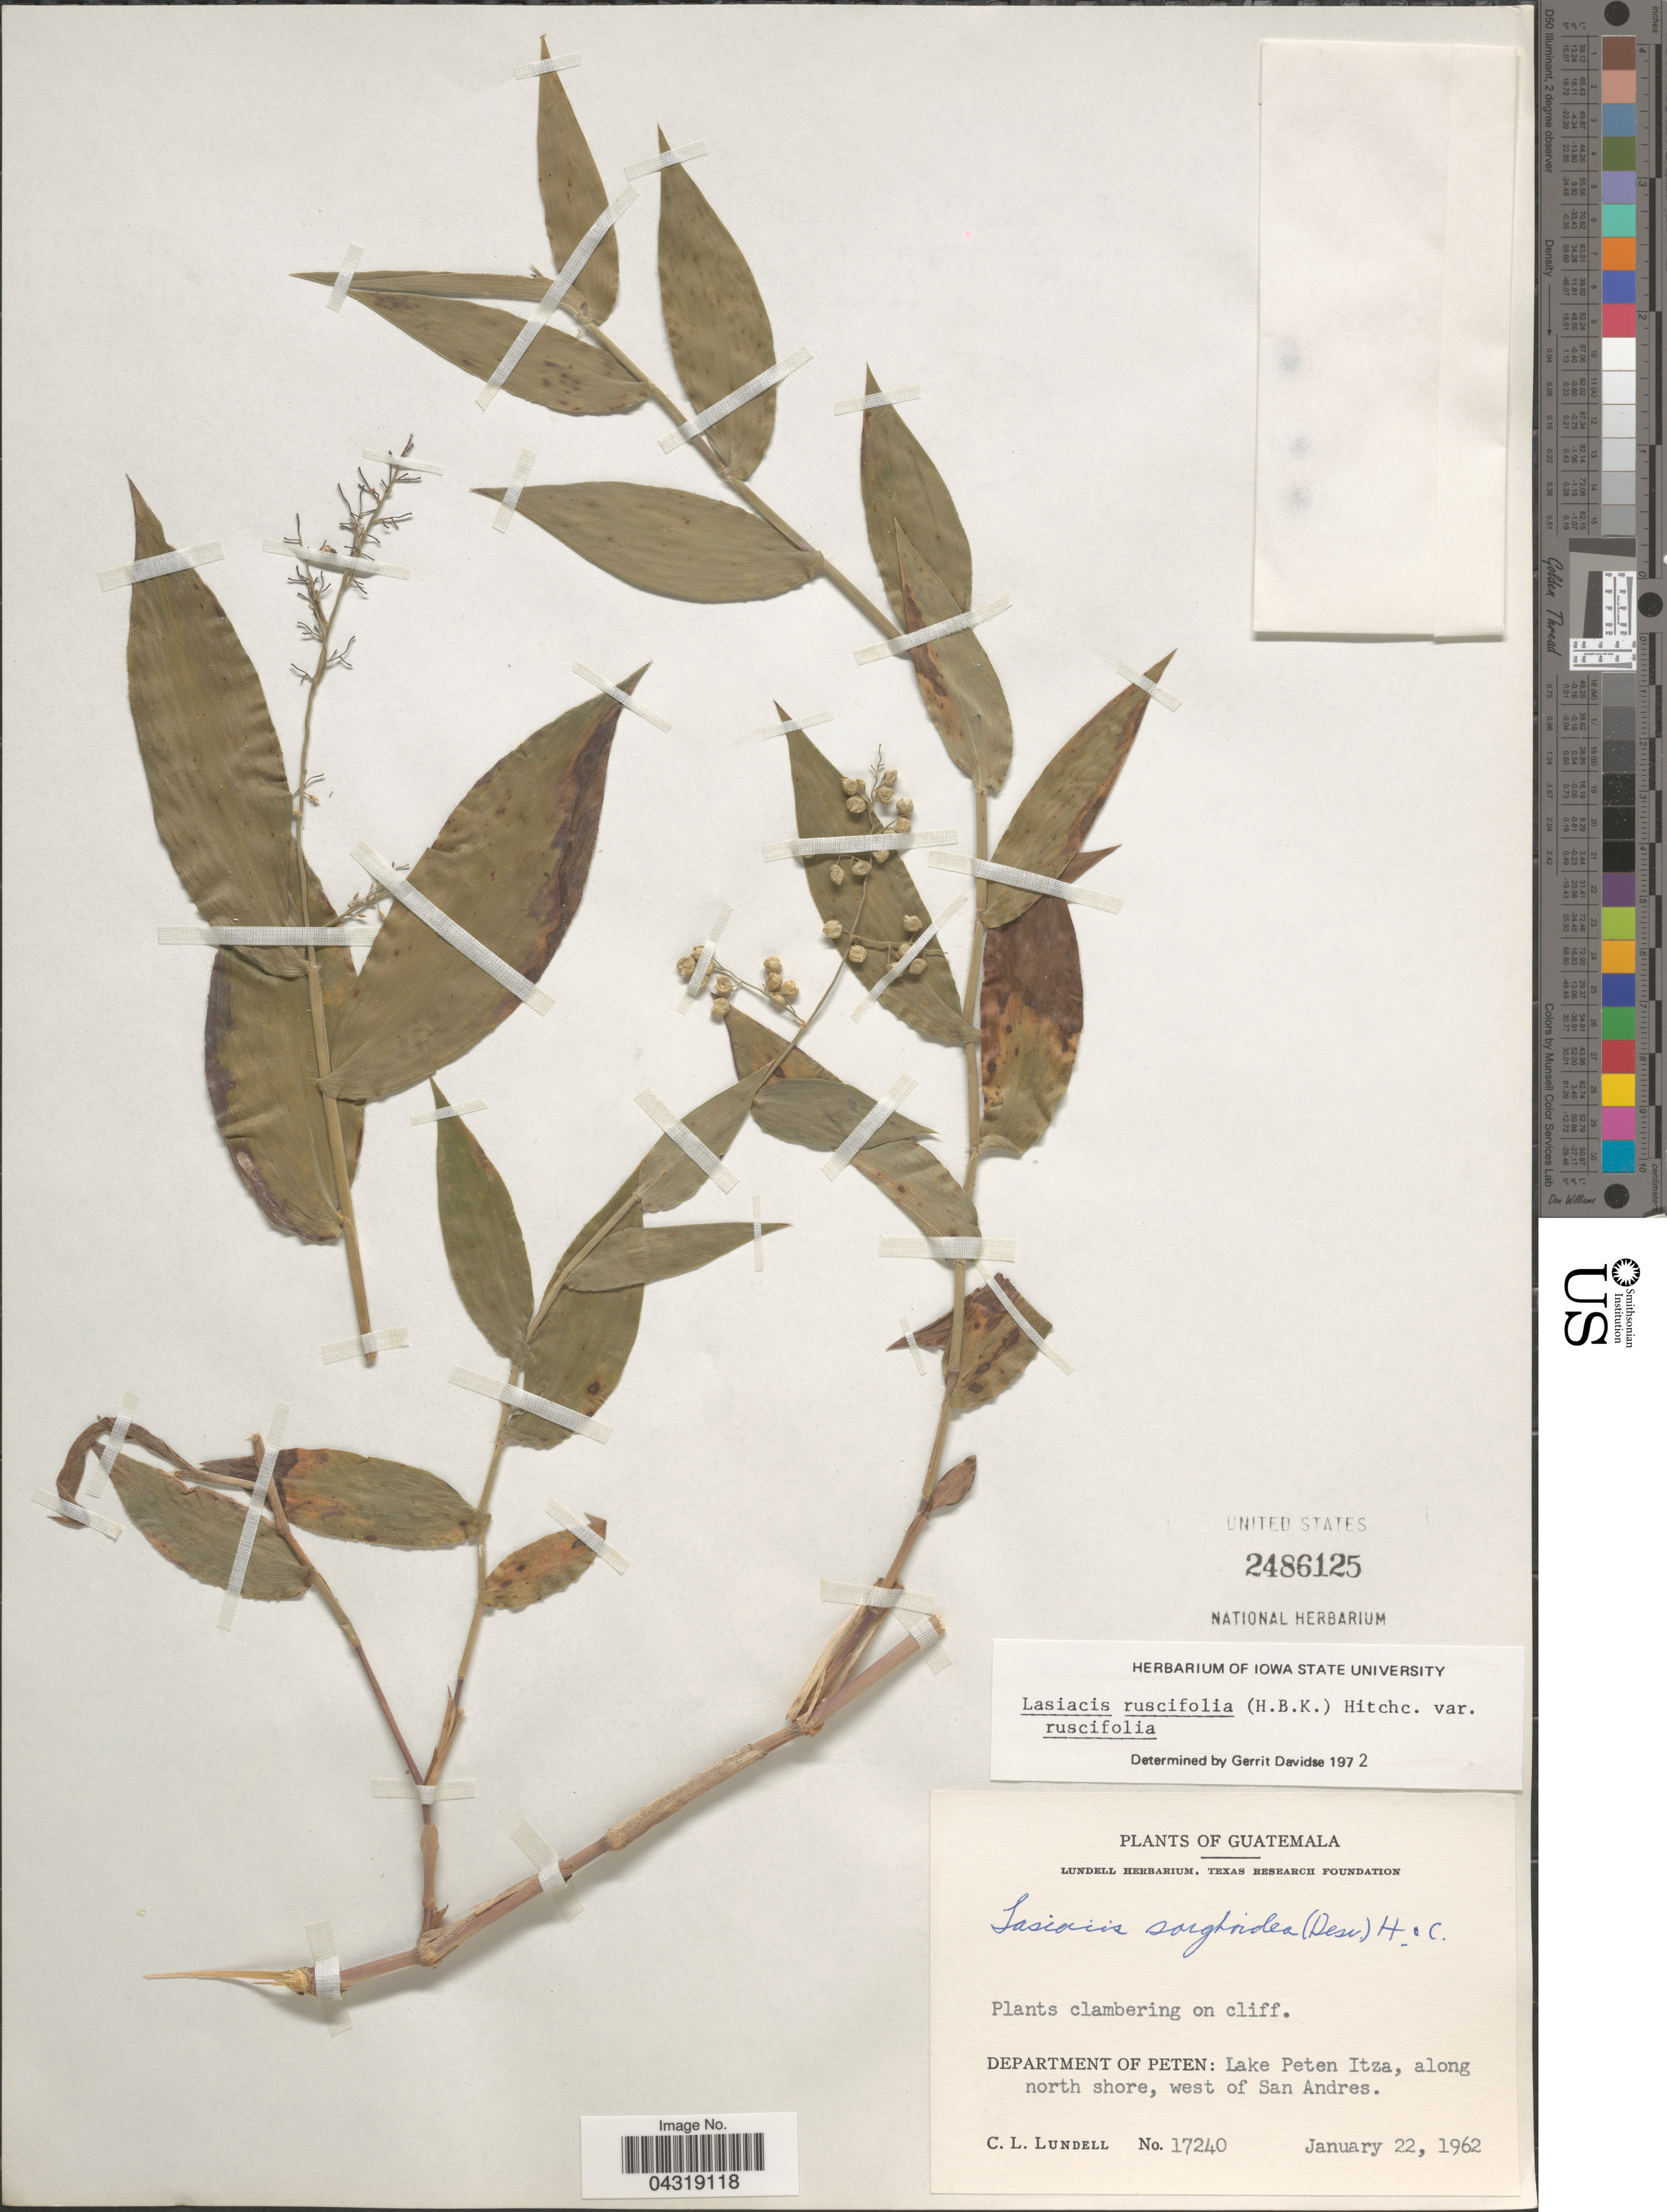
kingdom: Plantae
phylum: Tracheophyta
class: Liliopsida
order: Poales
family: Poaceae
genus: Lasiacis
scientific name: Lasiacis ruscifolia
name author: (Kunth) Hitchc.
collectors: C. L. Lundell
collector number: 17240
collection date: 1962-01-22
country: Guatemala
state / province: El Peten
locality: Department of Peten: Lake Peten Itza, along north shore, west of San Andres.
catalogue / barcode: US 2486125